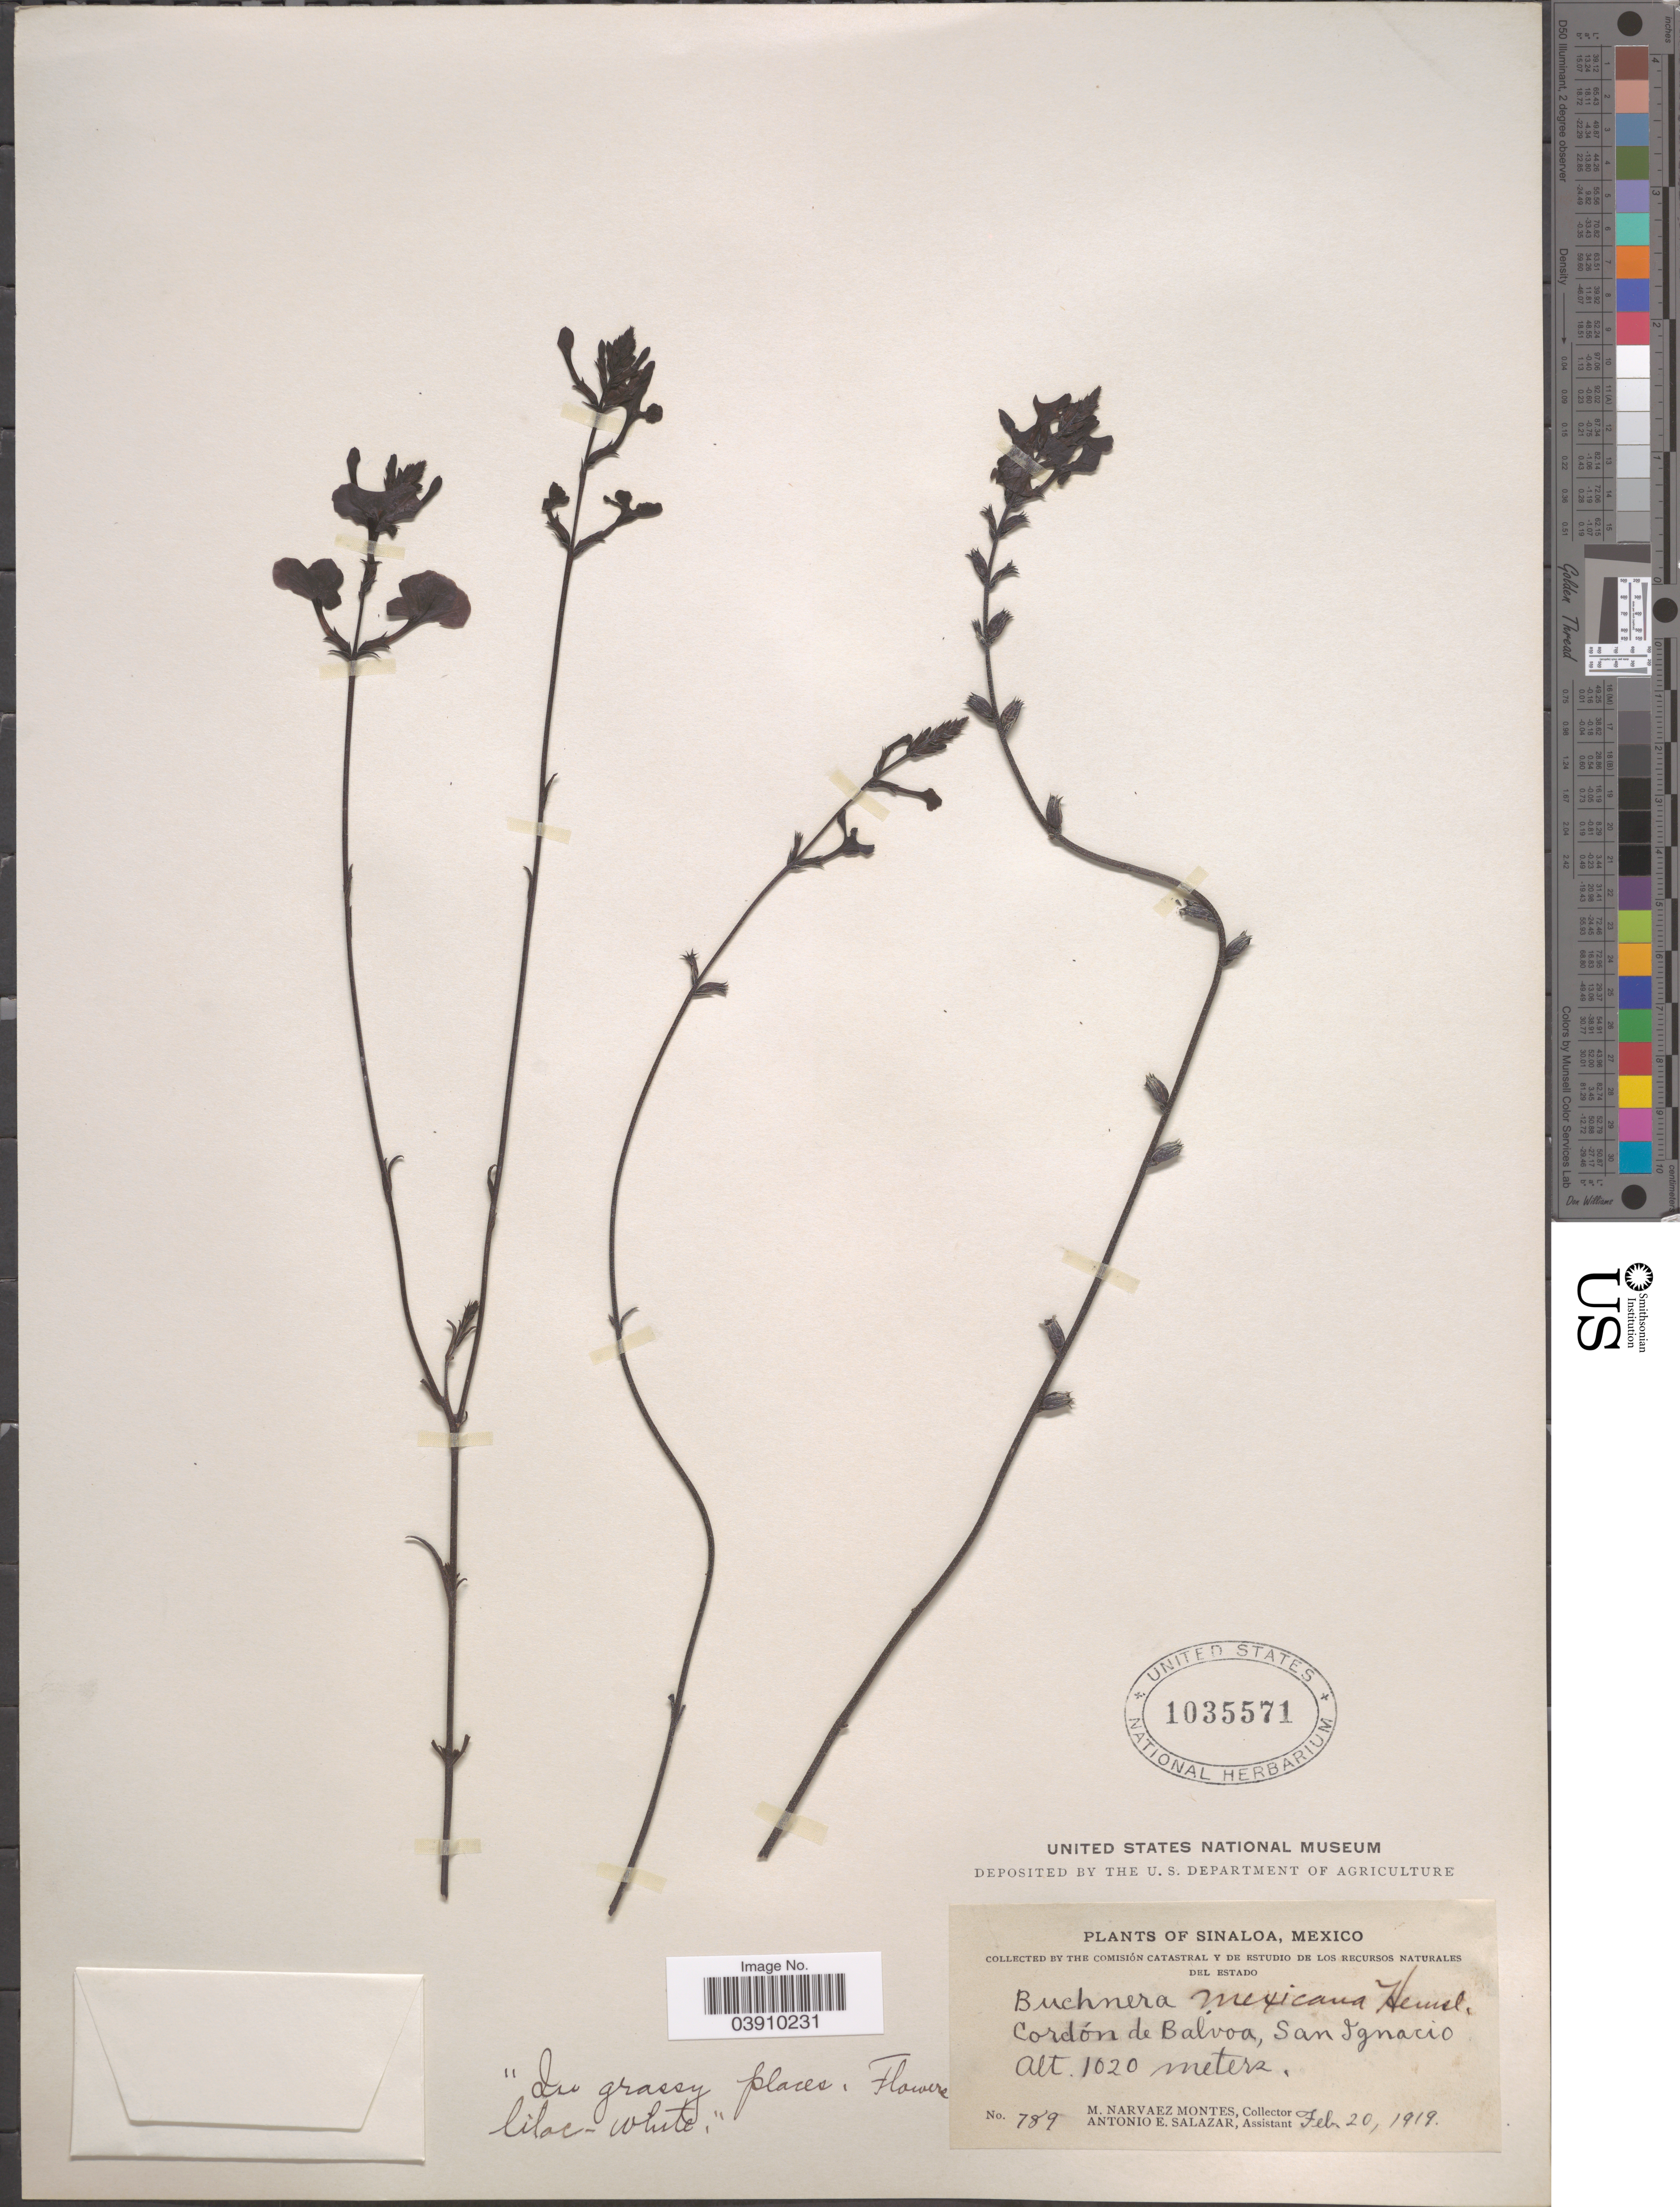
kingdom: Plantae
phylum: Tracheophyta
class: Magnoliopsida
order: Lamiales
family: Orobanchaceae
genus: Buchnera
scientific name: Buchnera pusilla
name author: Kunth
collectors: M. Narvaez-Montes & A. E. Salazar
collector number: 789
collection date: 1919-02-20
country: Mexico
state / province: Sinaloa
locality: Cordón de Balvoa, San Ignacio.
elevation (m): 1020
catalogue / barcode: US 1035571